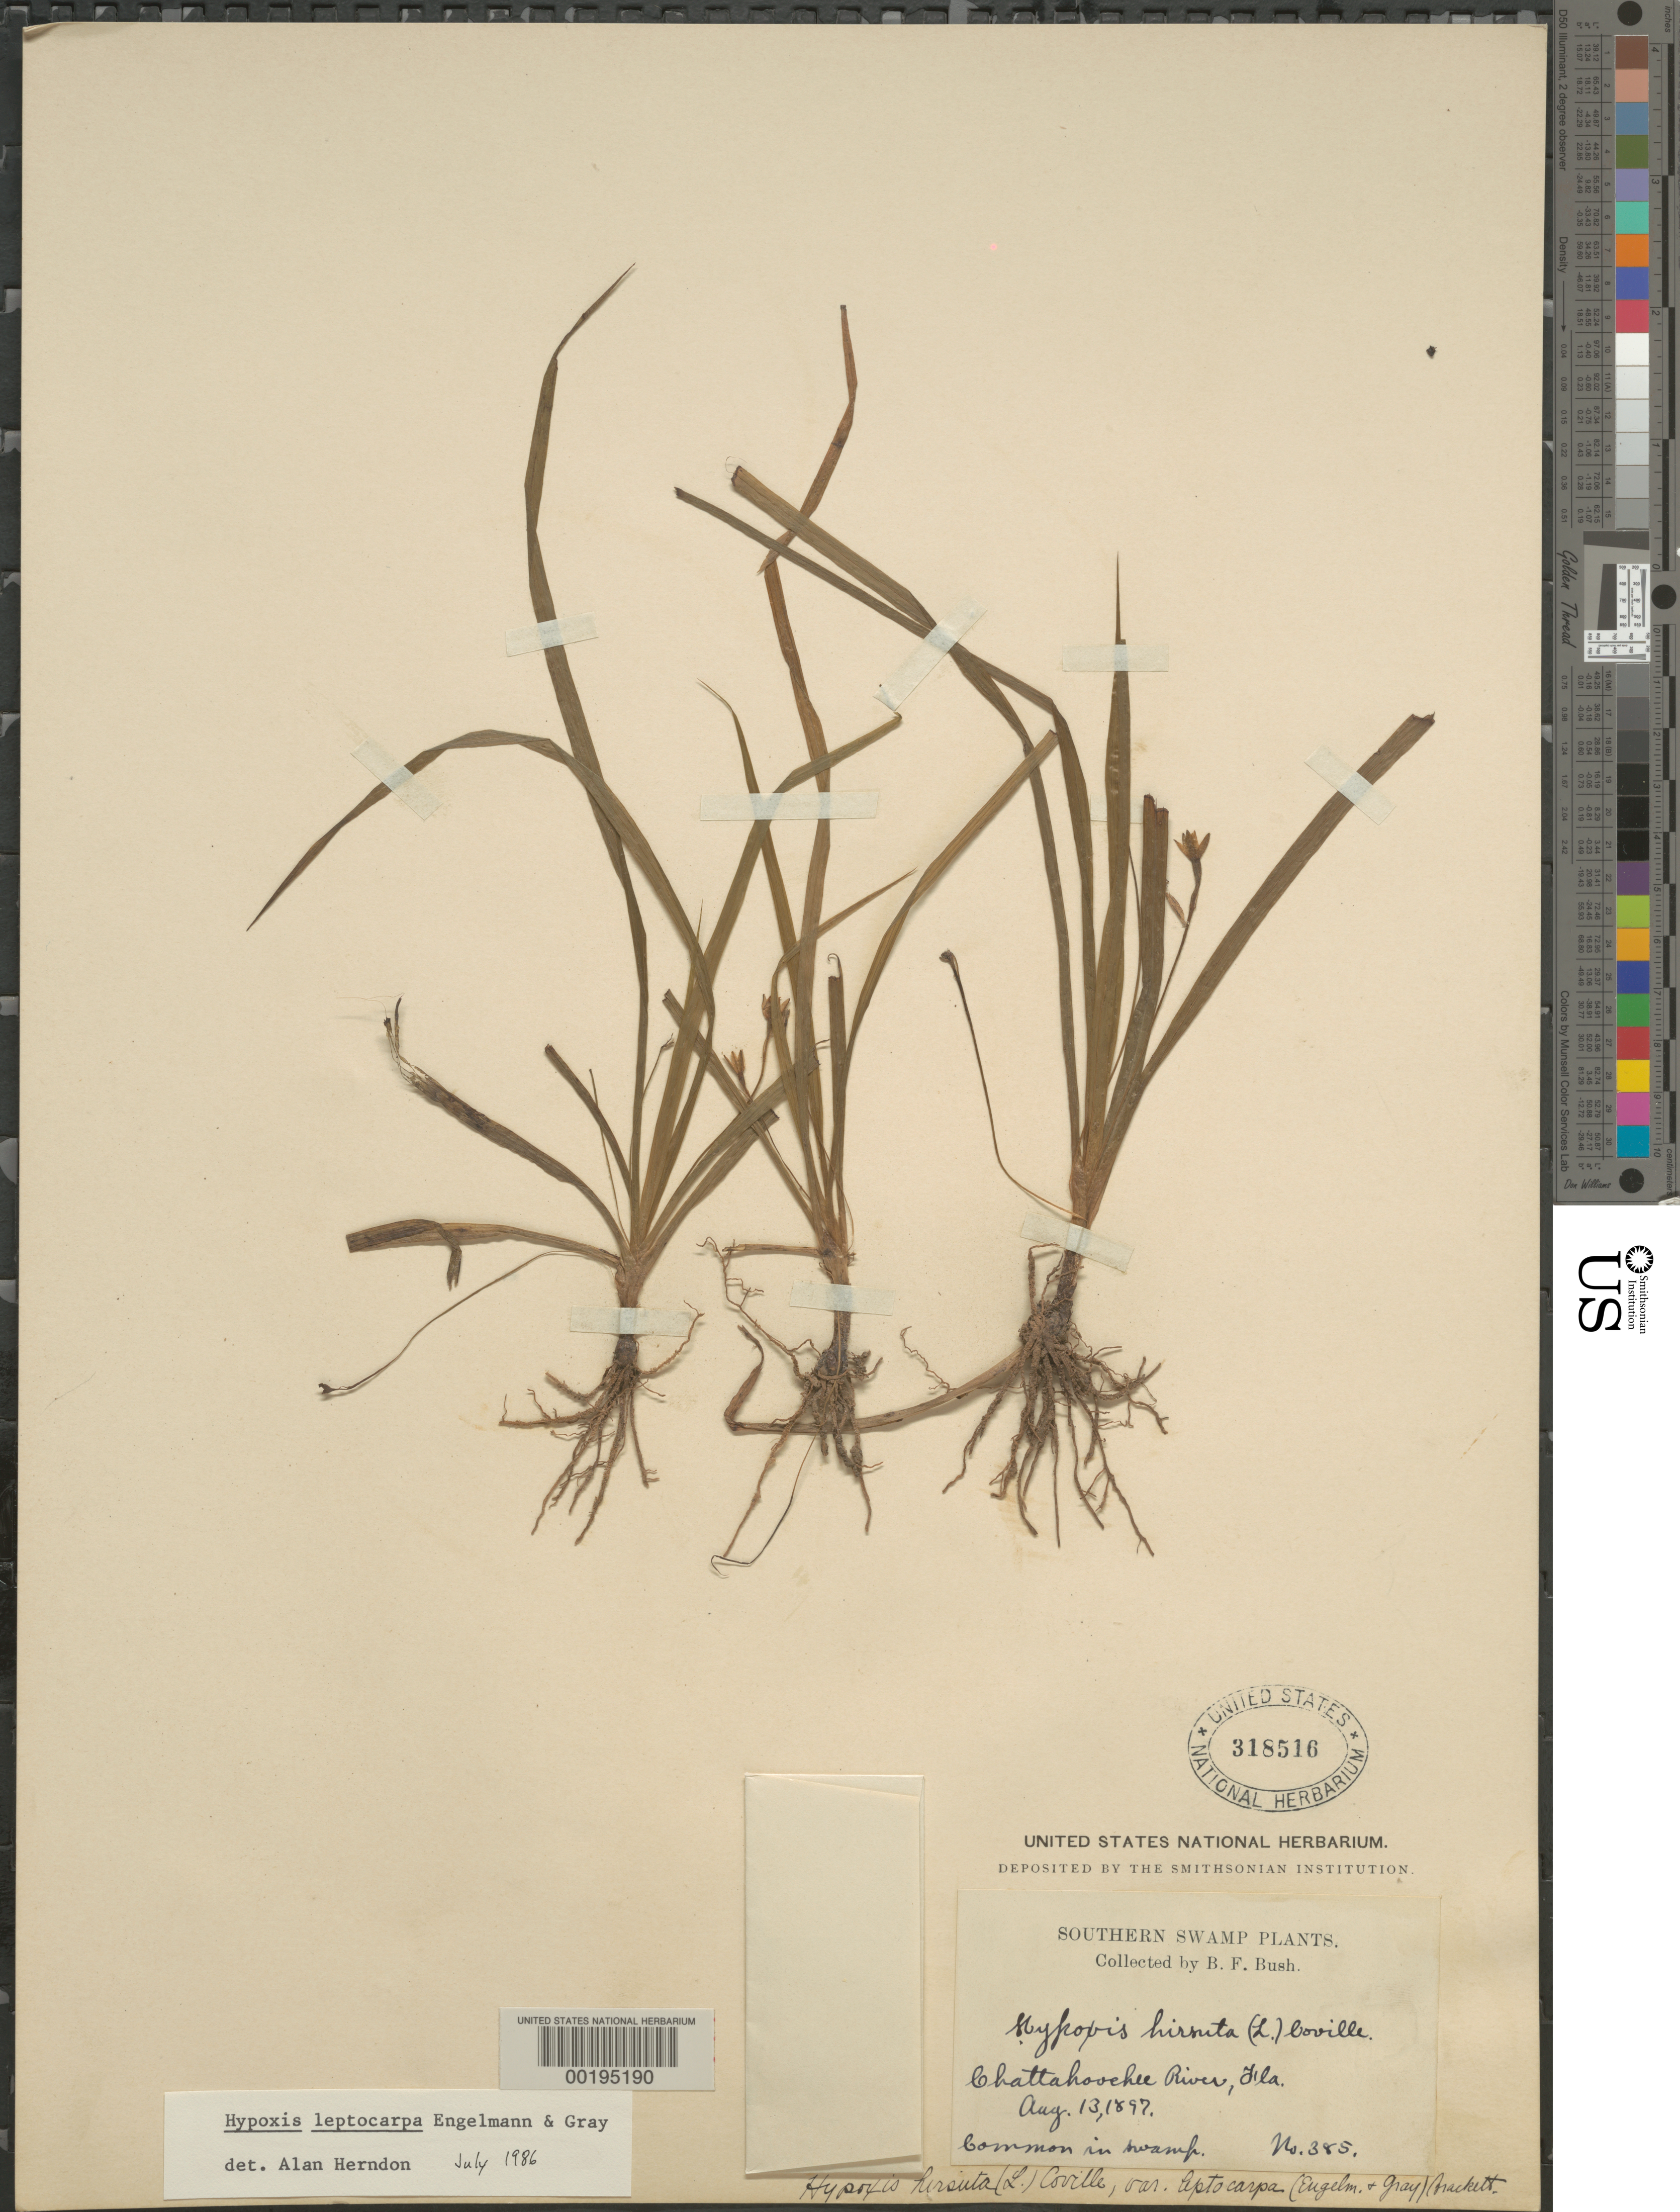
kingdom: Plantae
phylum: Tracheophyta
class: Liliopsida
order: Asparagales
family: Hypoxidaceae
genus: Hypoxis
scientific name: Hypoxis leptocarpa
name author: (Engelm. & A. Gray) Small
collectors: B. F. Bush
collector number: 385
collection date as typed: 13 Aug 1897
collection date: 1897-08-13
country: United States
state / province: Florida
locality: Chattahoochee river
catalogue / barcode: US 318516